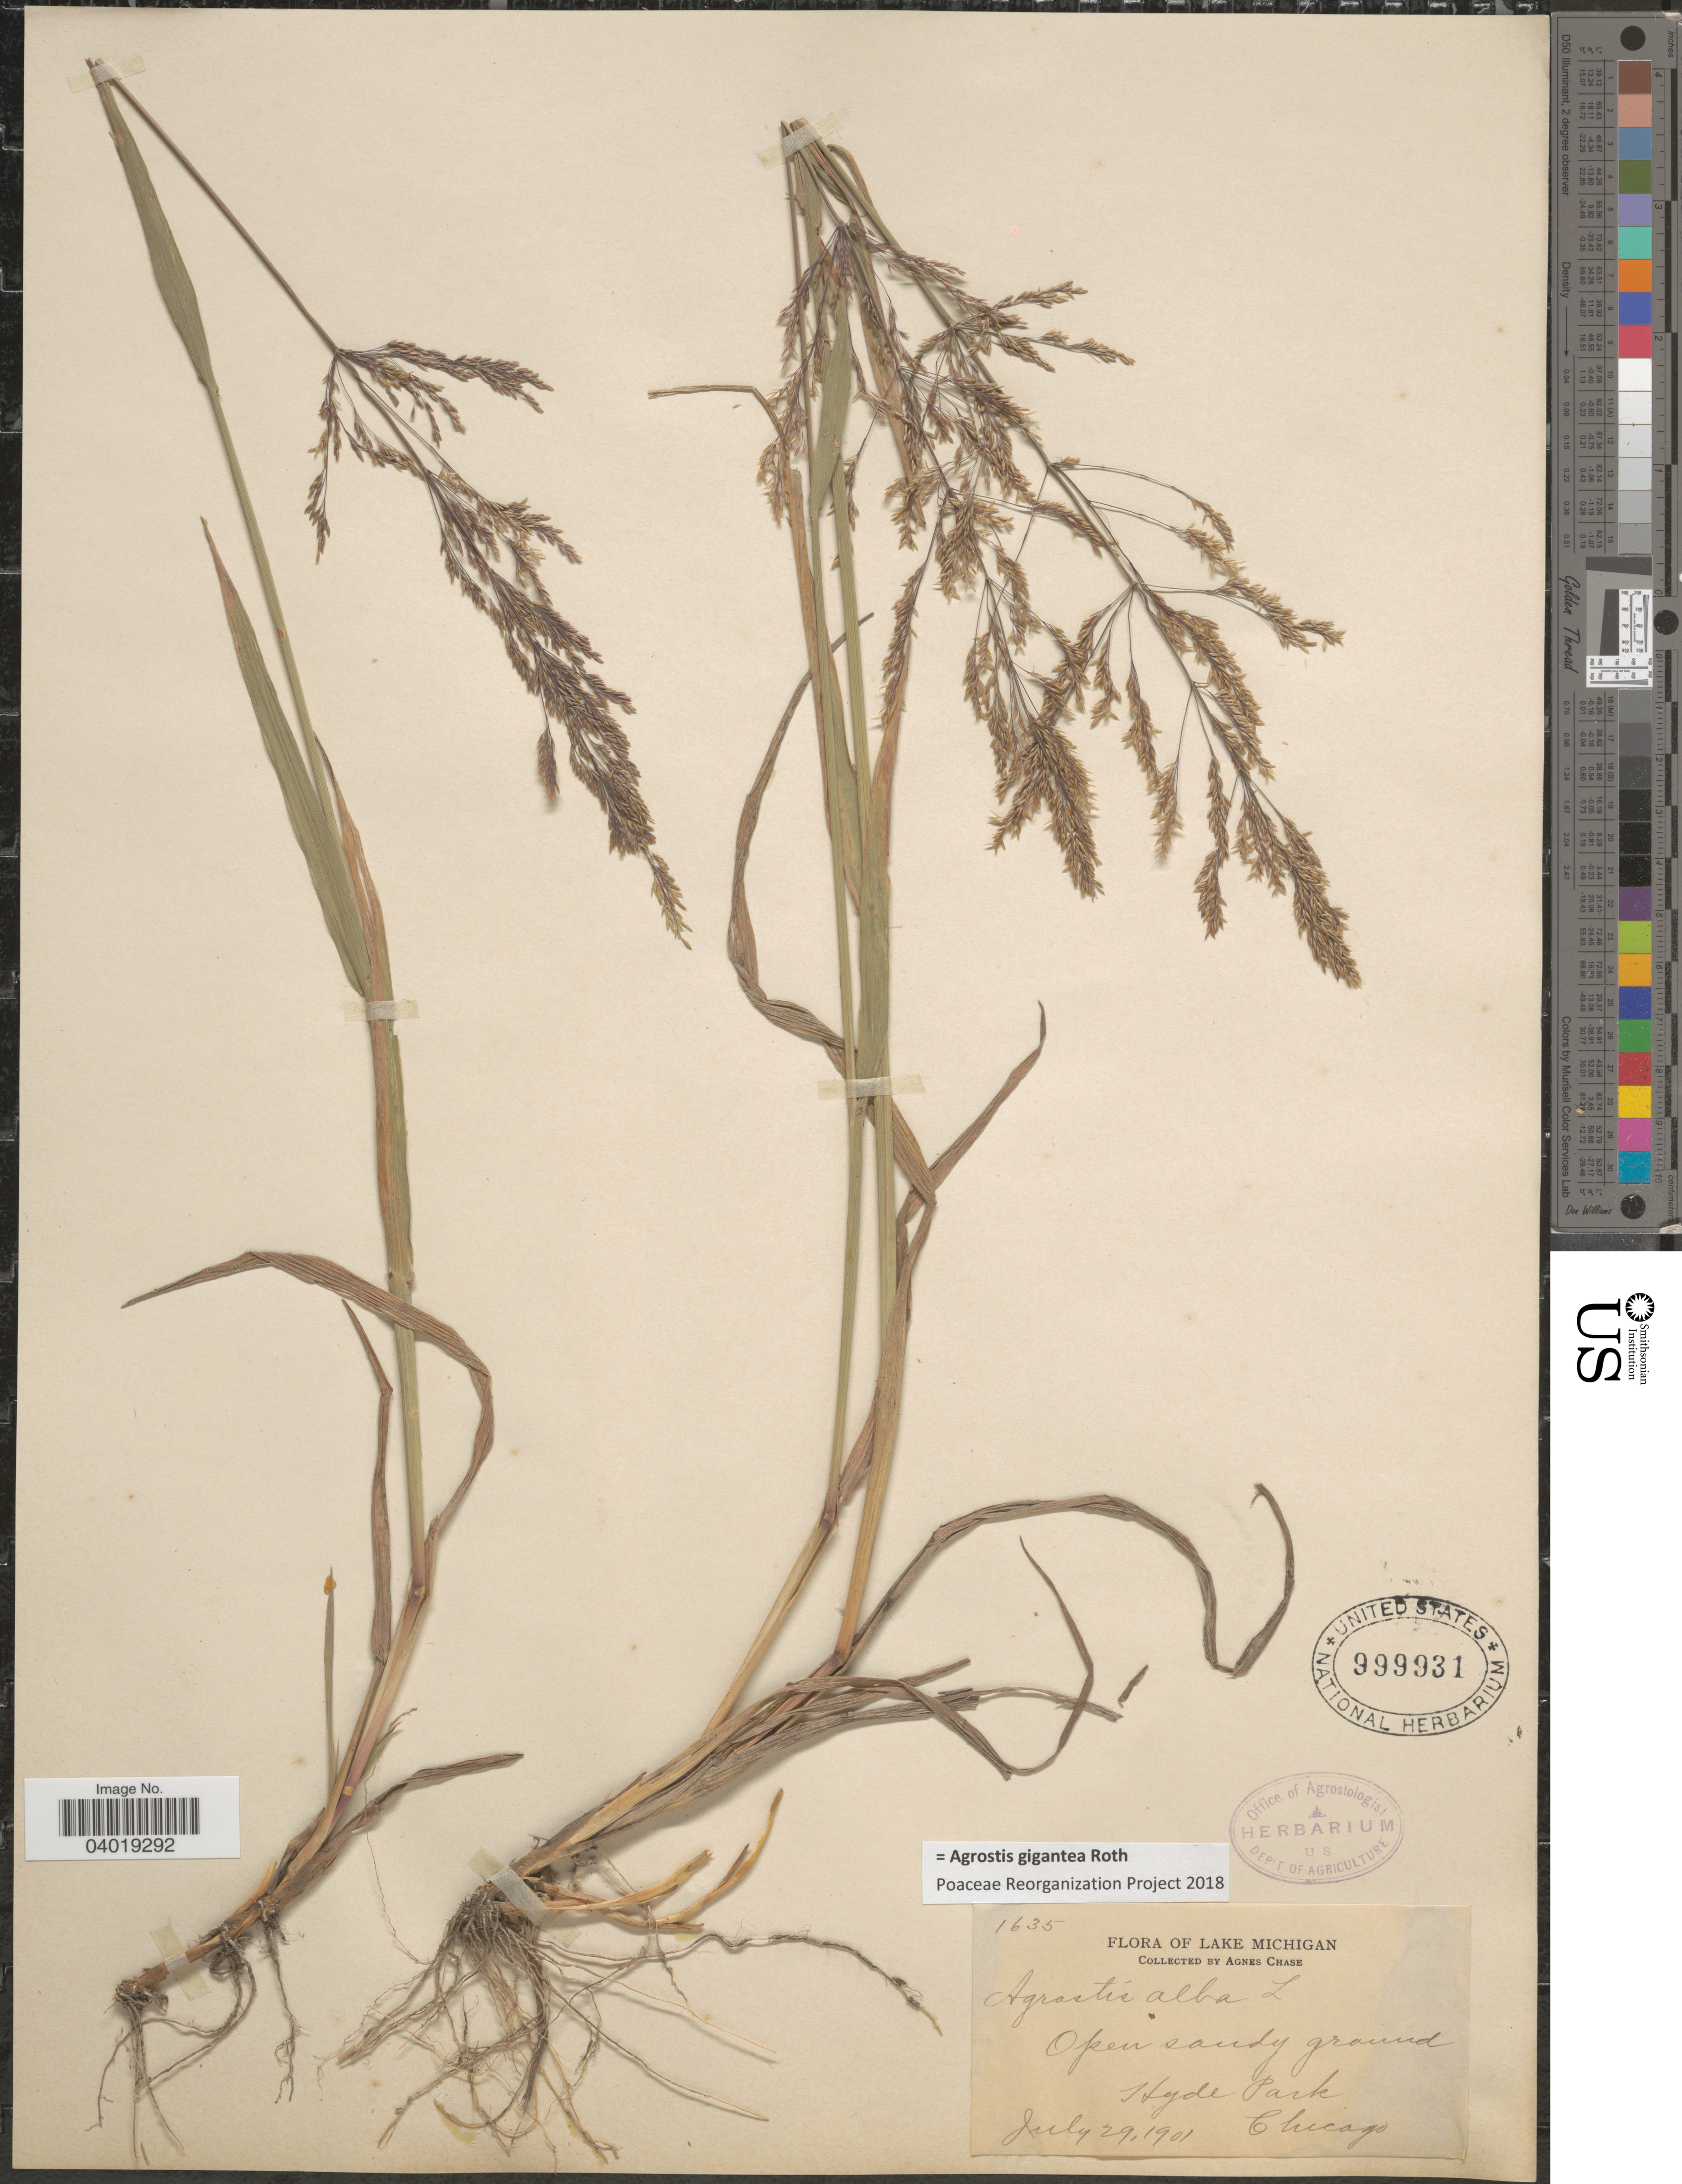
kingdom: Plantae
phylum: Tracheophyta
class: Liliopsida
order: Poales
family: Poaceae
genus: Agrostis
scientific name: Agrostis gigantea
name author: Roth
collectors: A. Chase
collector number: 1635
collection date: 1901-07-29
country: United States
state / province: Michigan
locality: Lake Michigan. Hyde Park. Chicago.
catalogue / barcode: US 999931